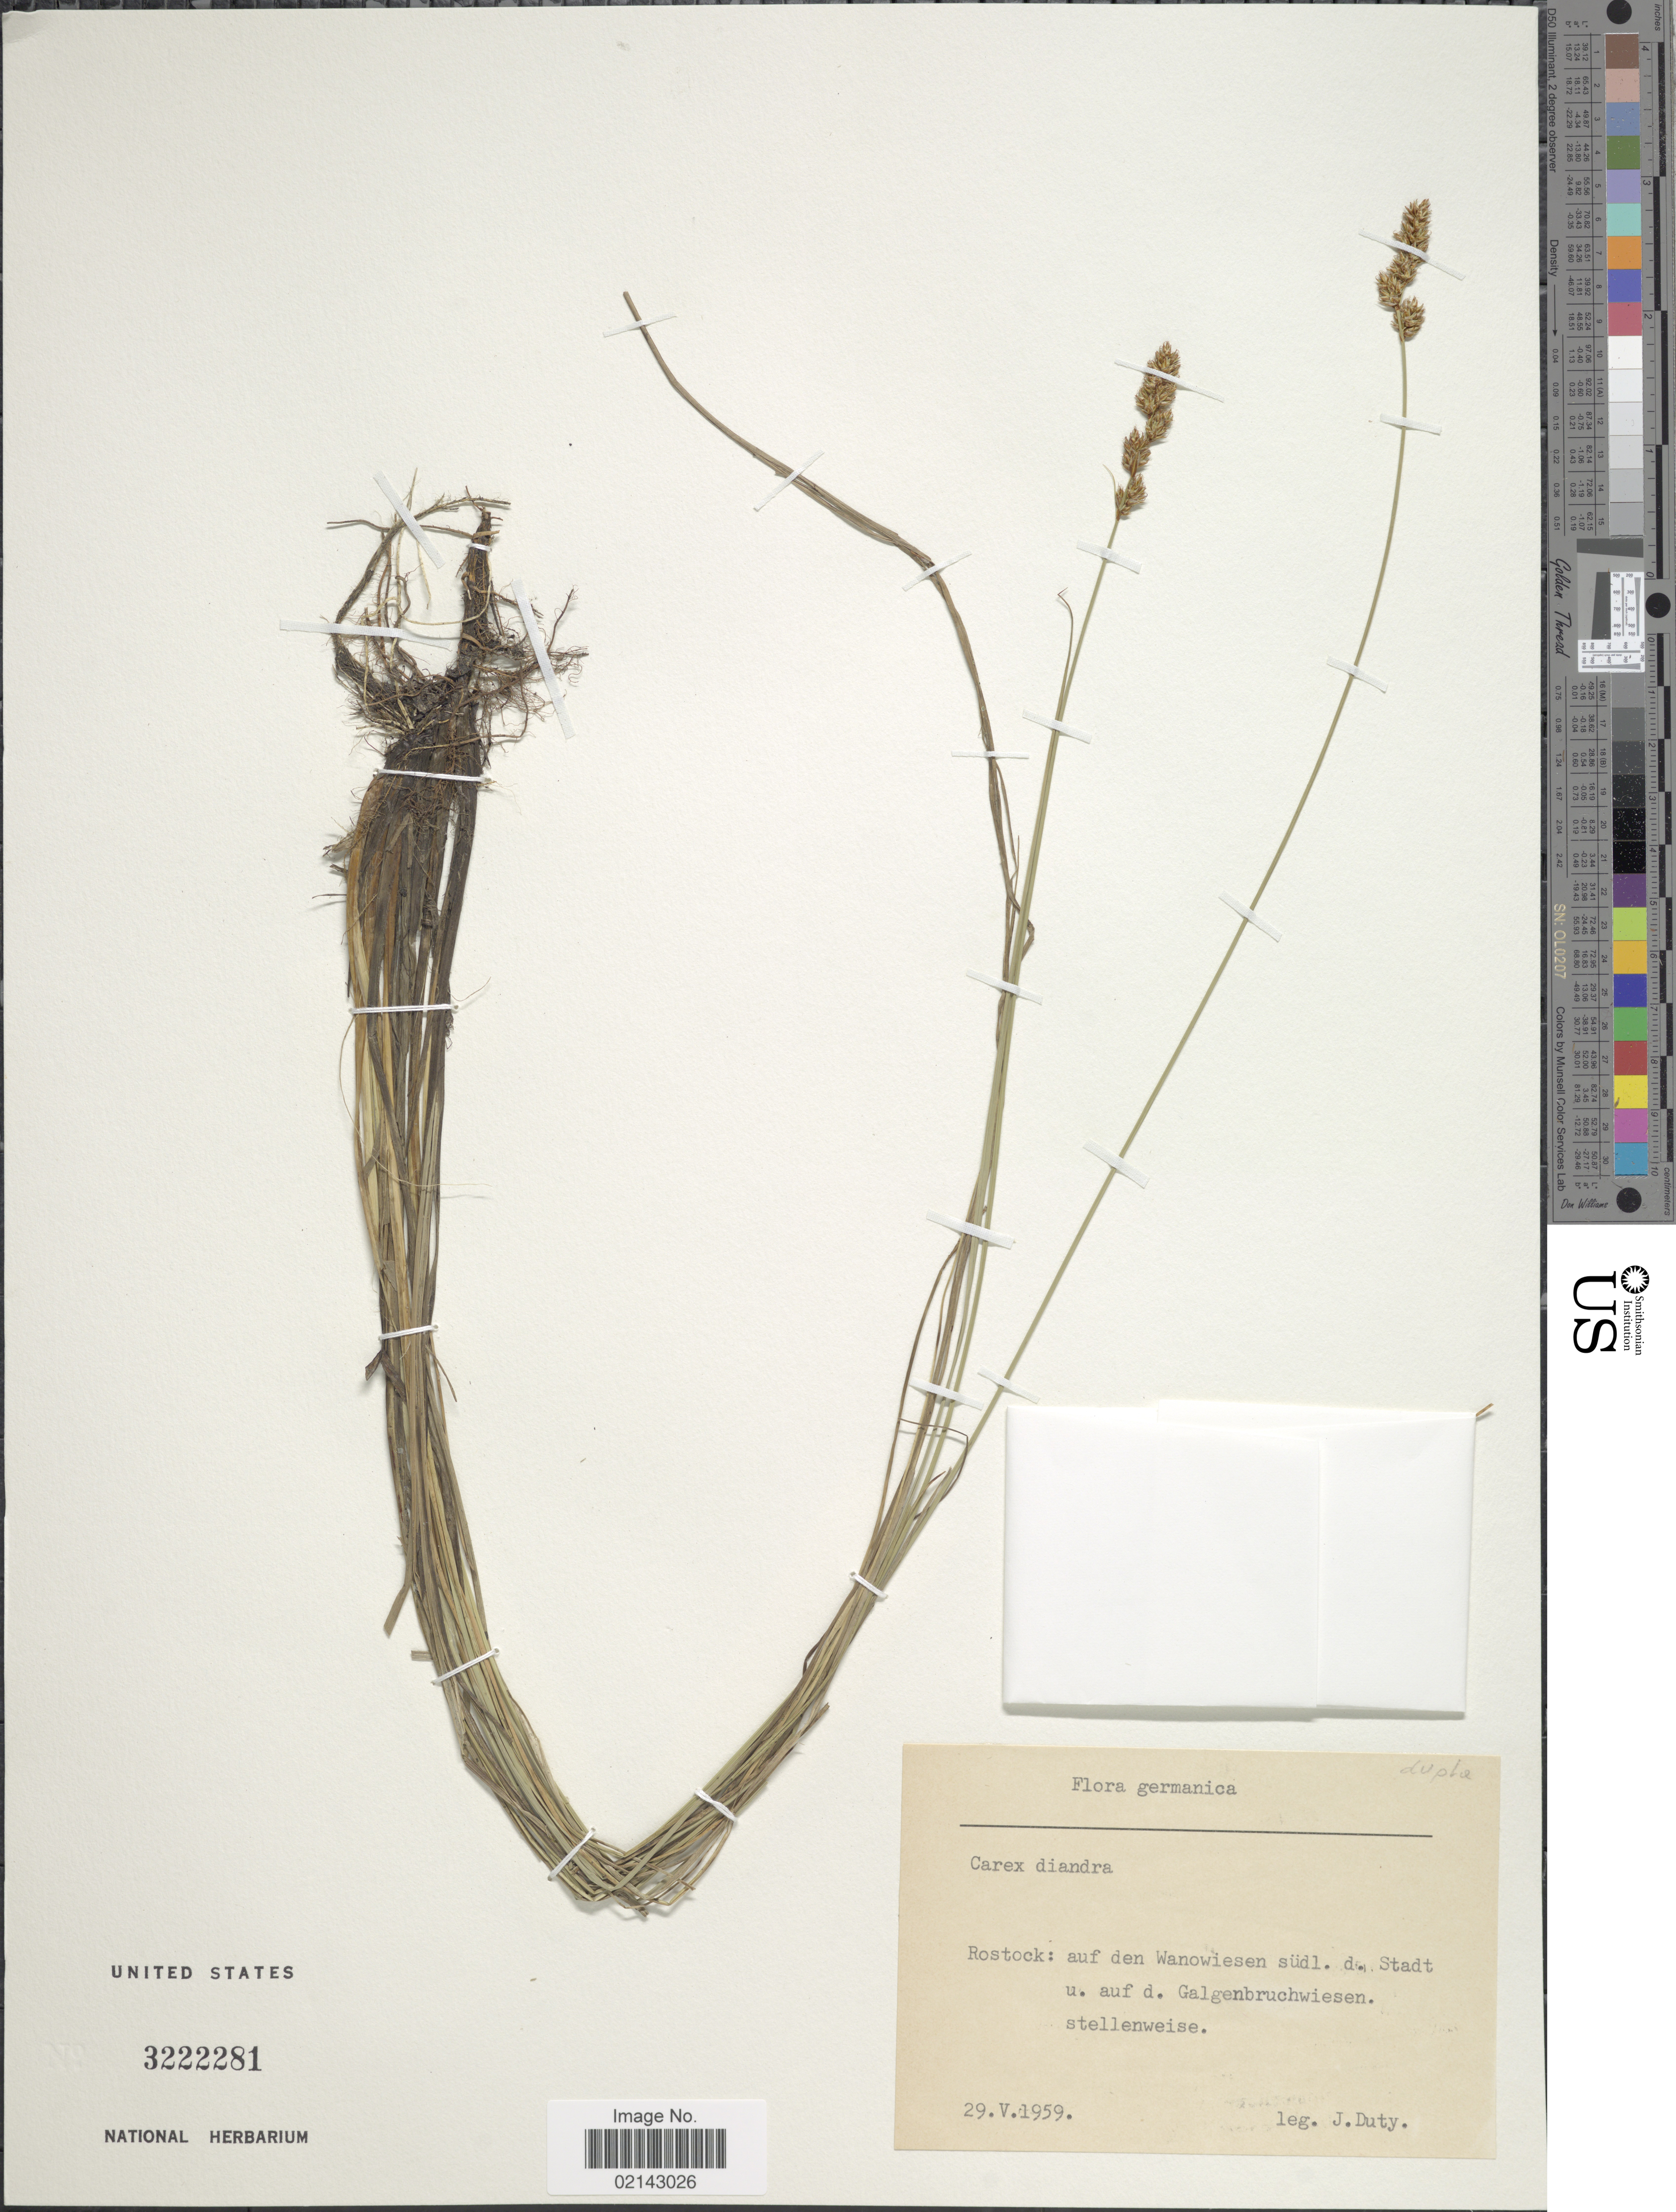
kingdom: Plantae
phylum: Tracheophyta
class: Liliopsida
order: Poales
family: Cyperaceae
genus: Carex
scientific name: Carex diandra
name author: Schrank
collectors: J. Duty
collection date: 1959-05-29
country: Germany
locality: Germanica. Rostock: auf den Wanowiesen sudl. D. Stadt u. auf. d. Galgenbruchwiesen. stellenweise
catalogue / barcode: US 3222281